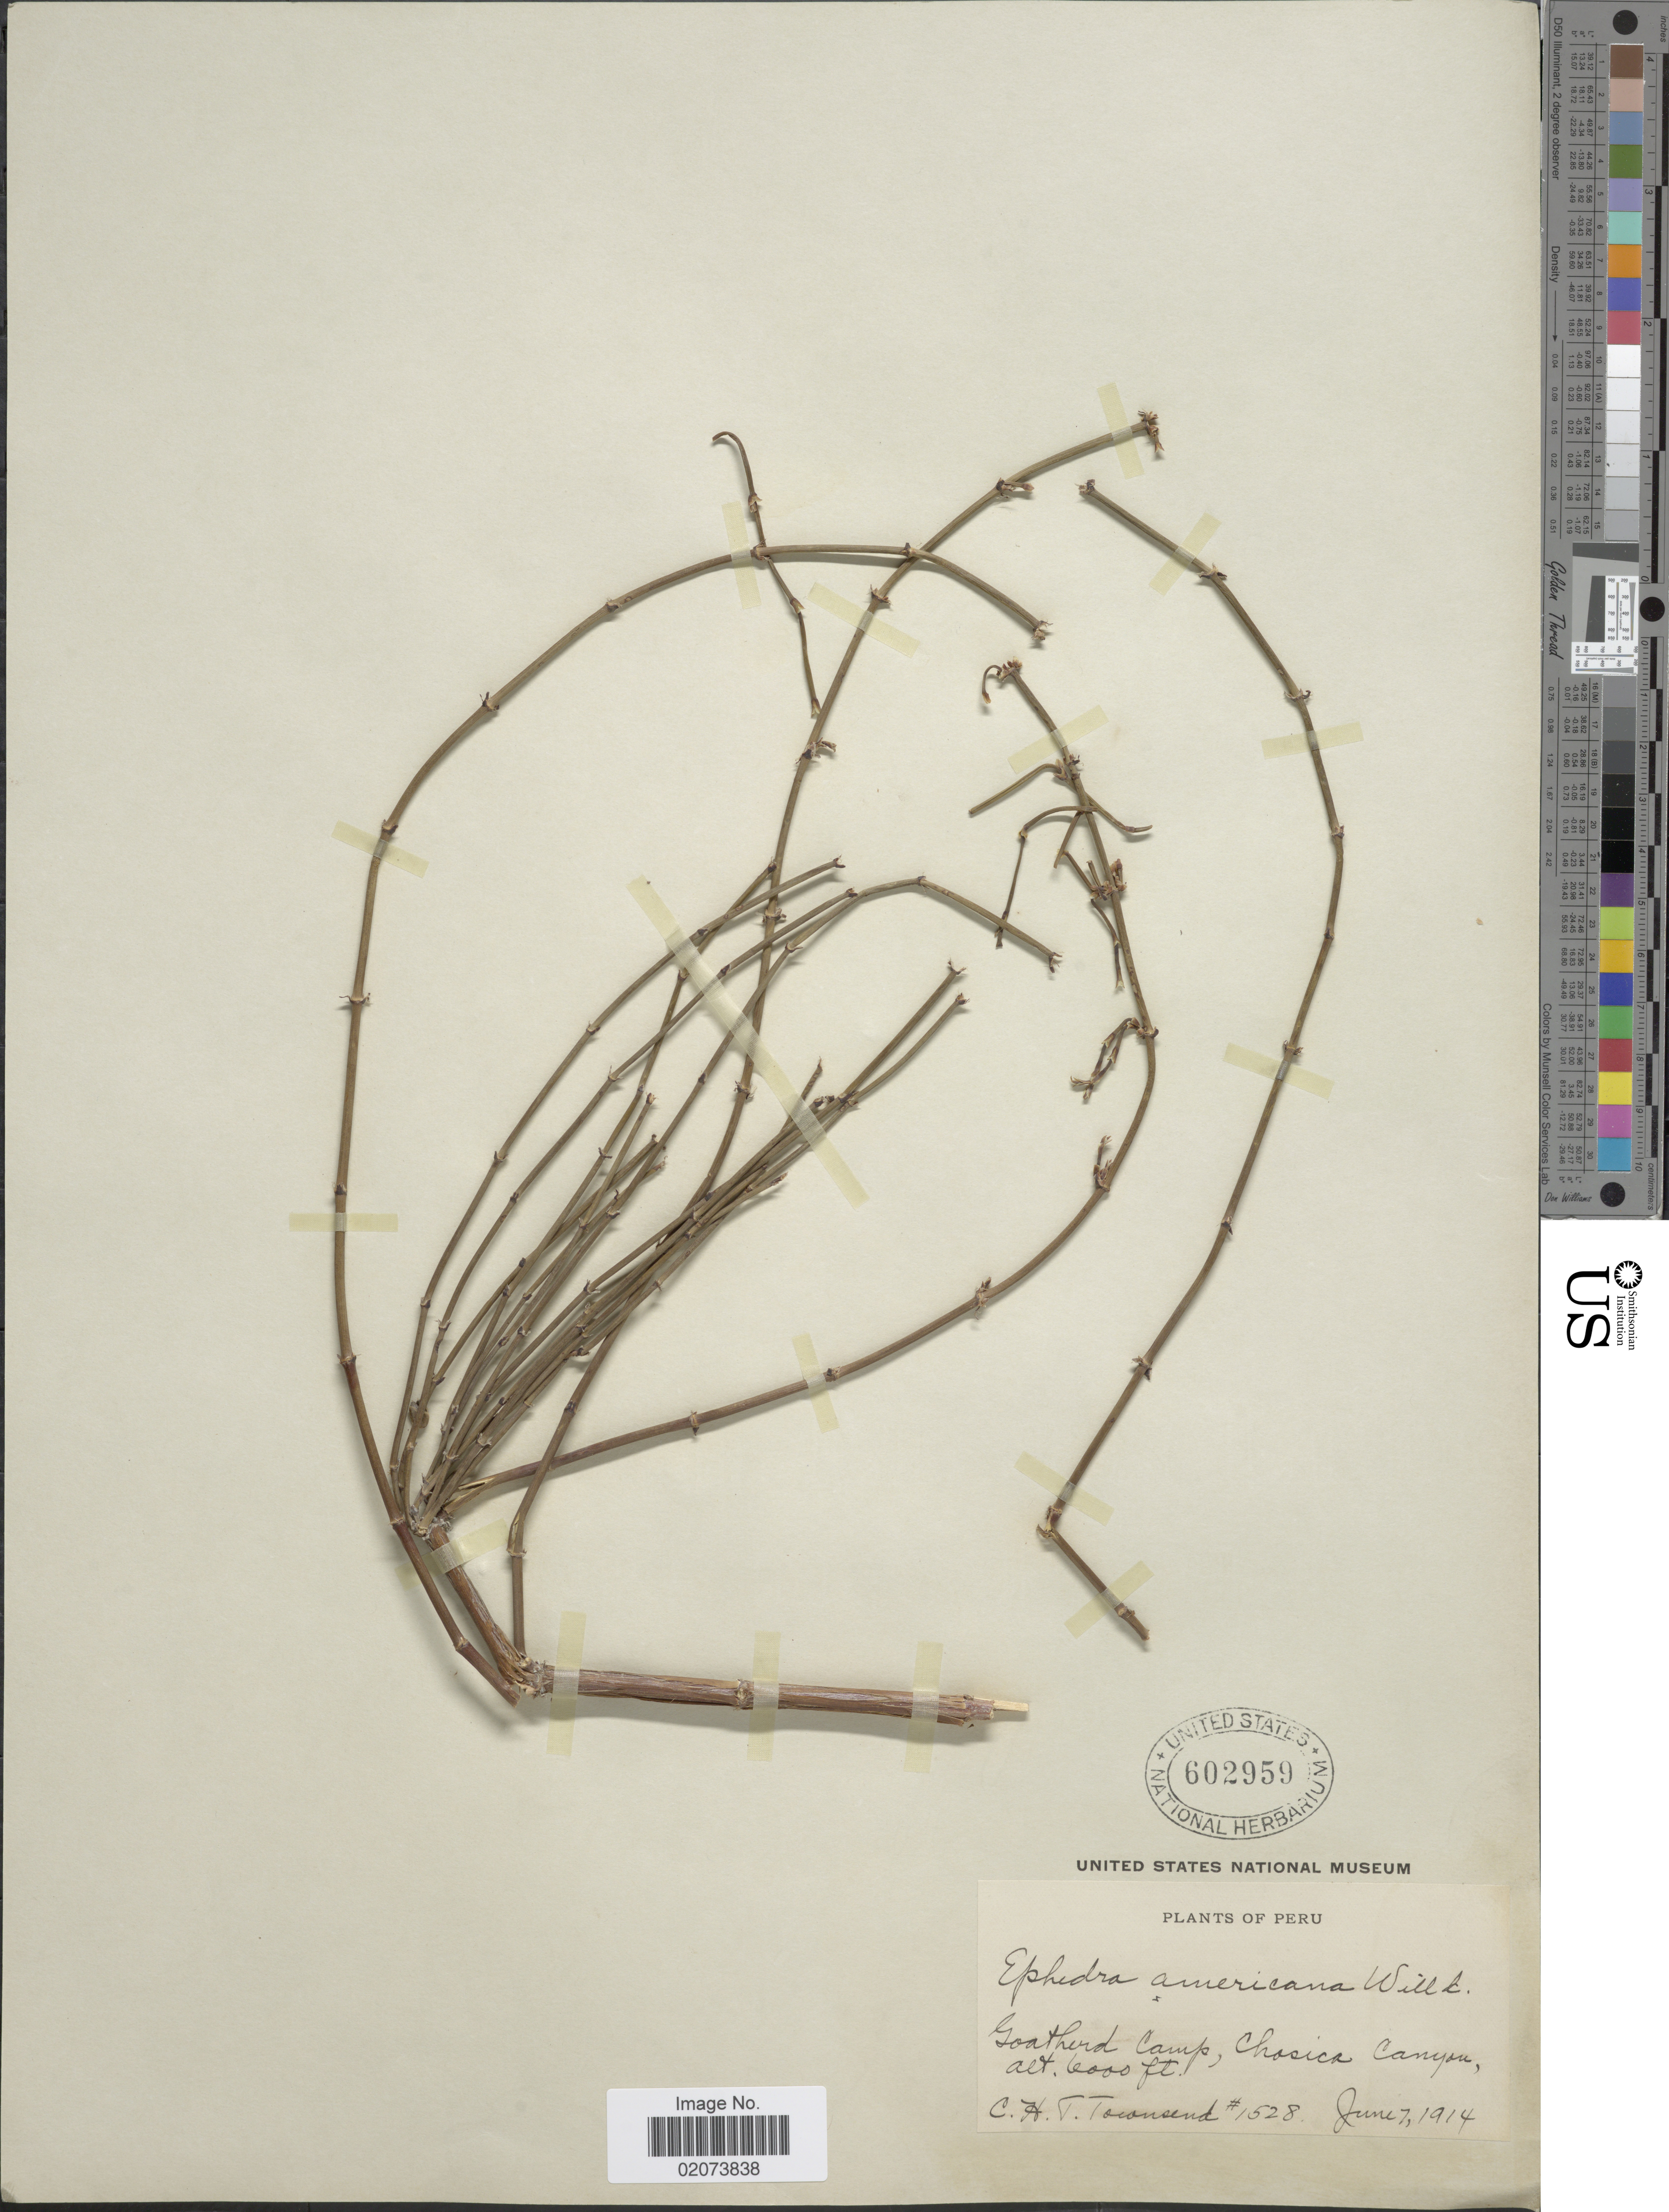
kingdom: Plantae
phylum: Tracheophyta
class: Gnetopsida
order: Ephedrales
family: Ephedraceae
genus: Ephedra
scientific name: Ephedra americana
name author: Humb. & Bonpl. ex Willd.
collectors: C. H. T. Townsend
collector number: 1528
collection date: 1914-06-07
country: Peru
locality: Goatherd Camp, Chosica Canyon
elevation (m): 1829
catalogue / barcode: US 602959